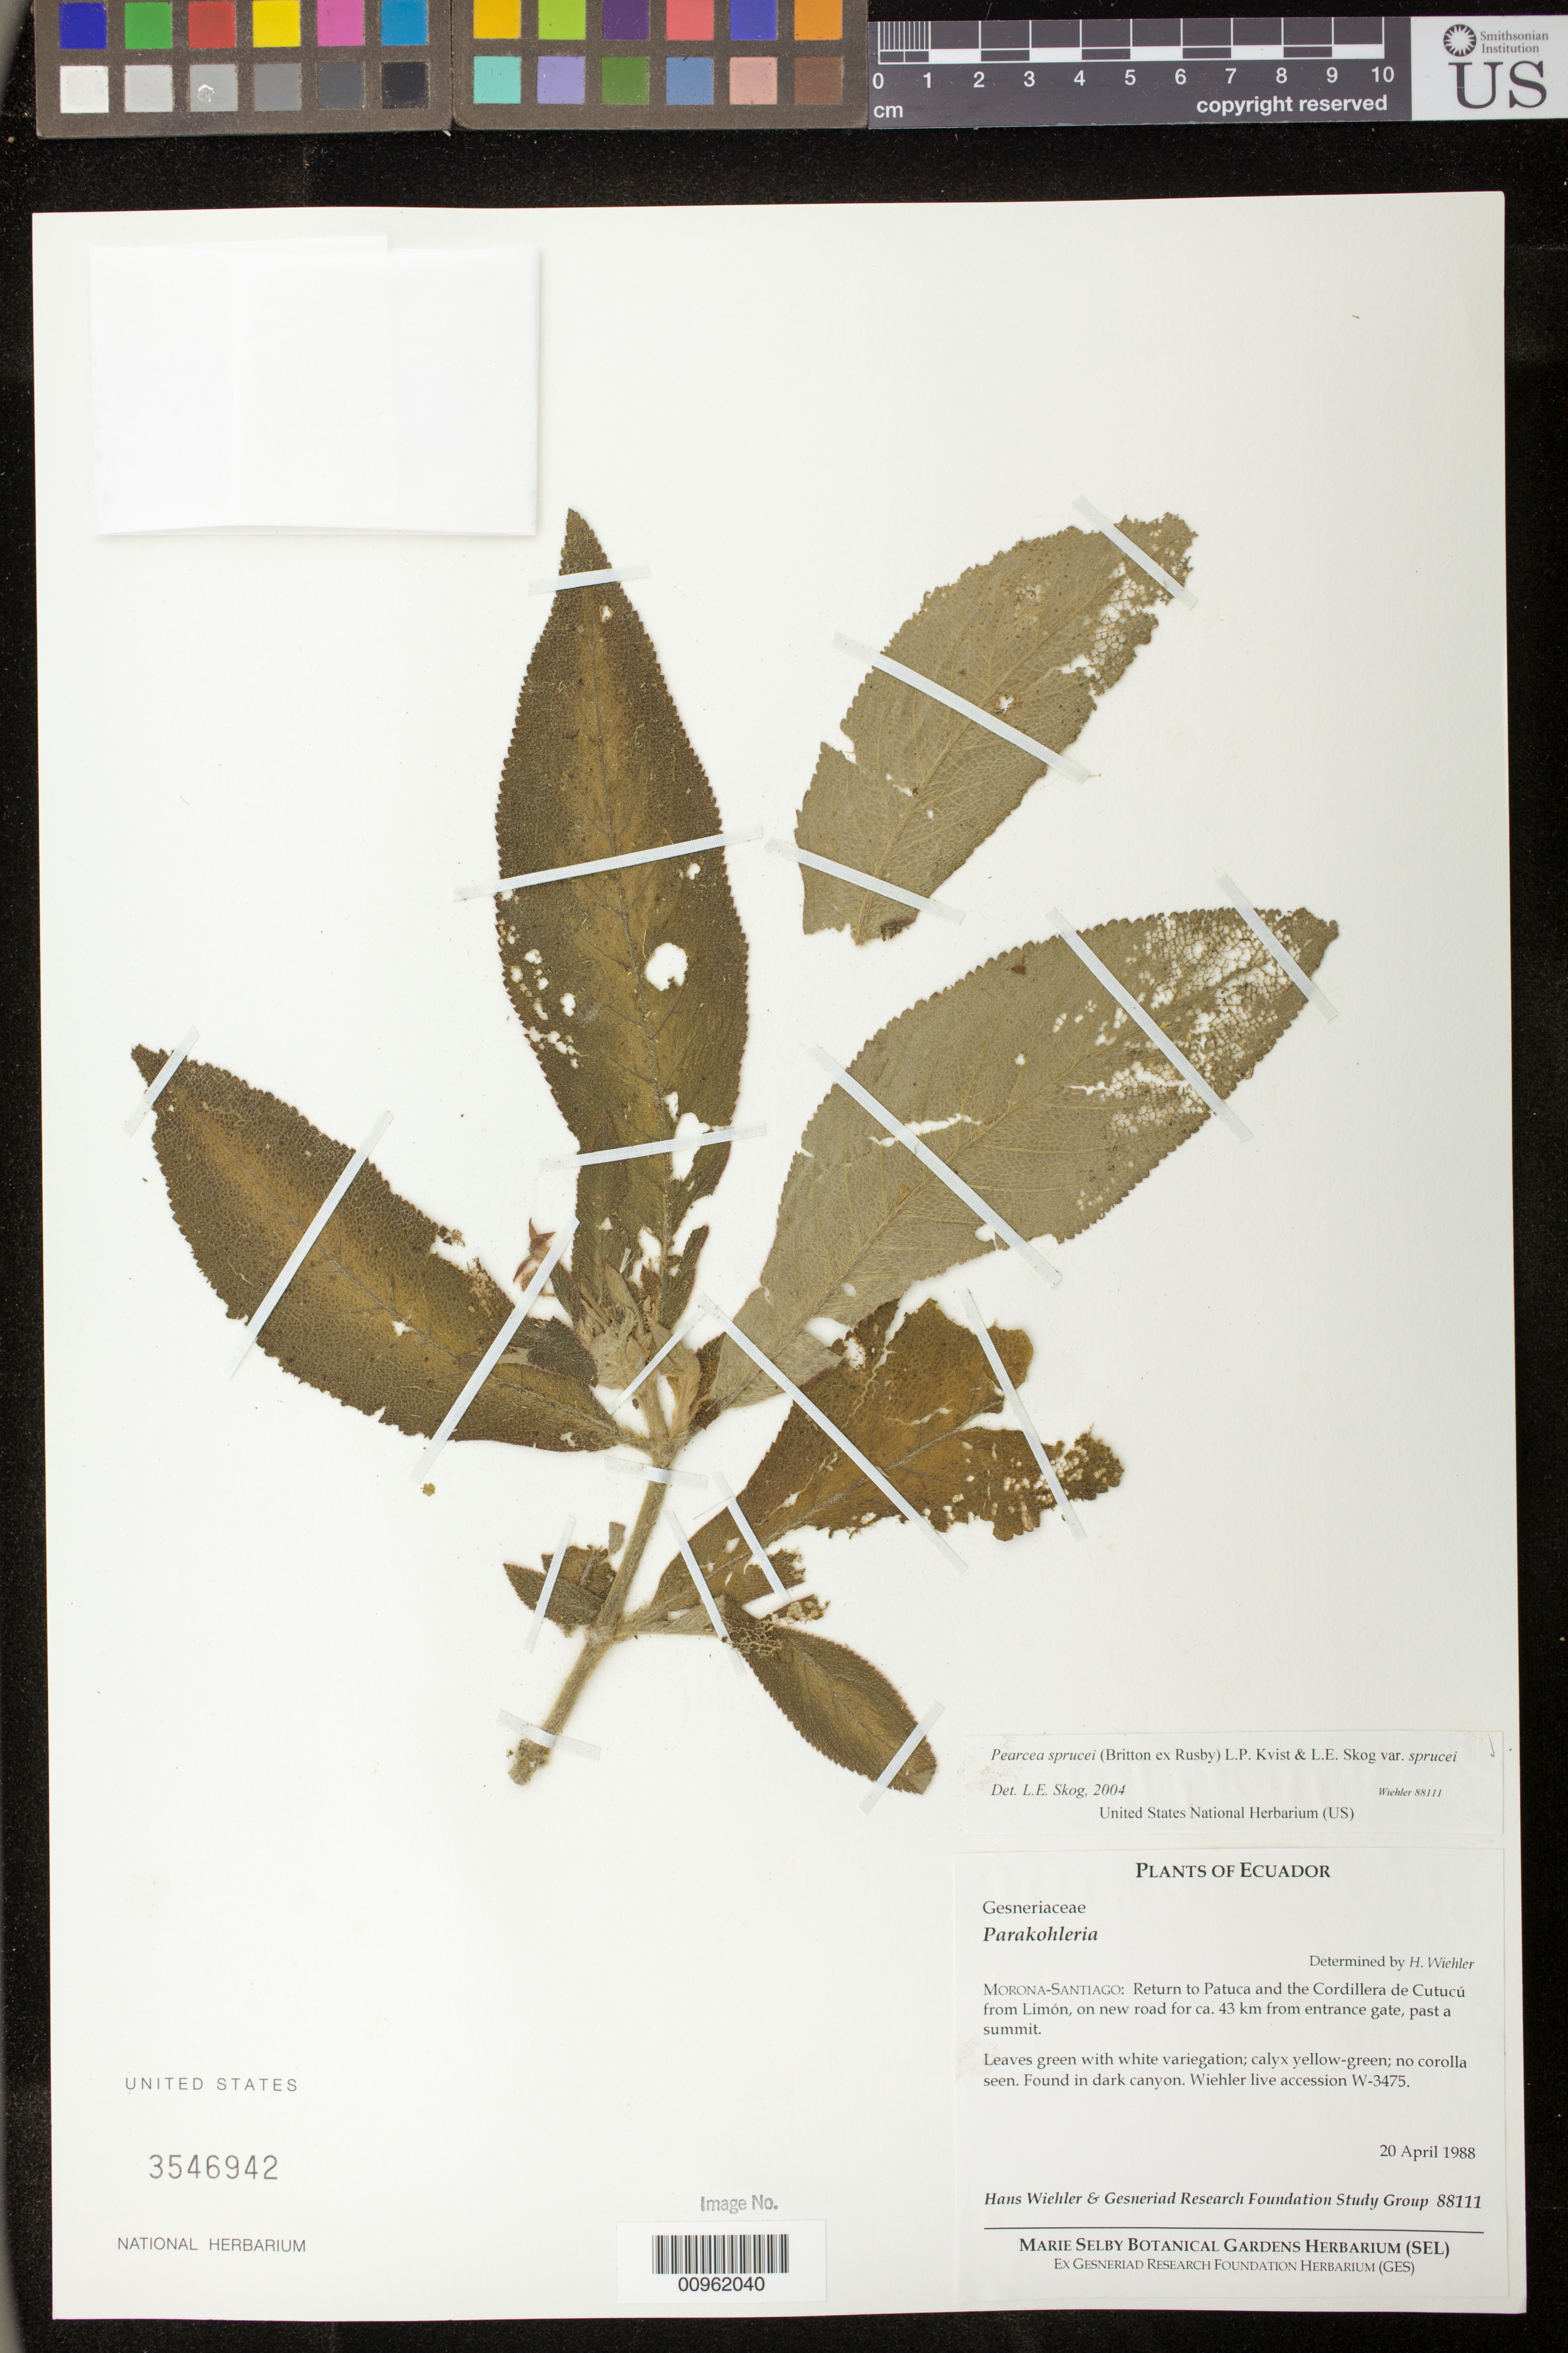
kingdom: Plantae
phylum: Tracheophyta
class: Magnoliopsida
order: Lamiales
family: Gesneriaceae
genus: Pearcea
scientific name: Pearcea sprucei var. sprucei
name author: (Britton ex Rusby) L.P. Kvist & L.E. Skog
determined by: Skog, Laurence E.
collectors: H. J. Wiehler & GRF Study Group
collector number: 88111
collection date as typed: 20 Apr 1988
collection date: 1988-04-20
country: Ecuador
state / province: Morona-Santiago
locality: Morona-Santiago; return to Patuca and the Cordillera de Cutucú from Limón, on new road for ca. 43 km from entrance gate, past a summit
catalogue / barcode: US 3546942